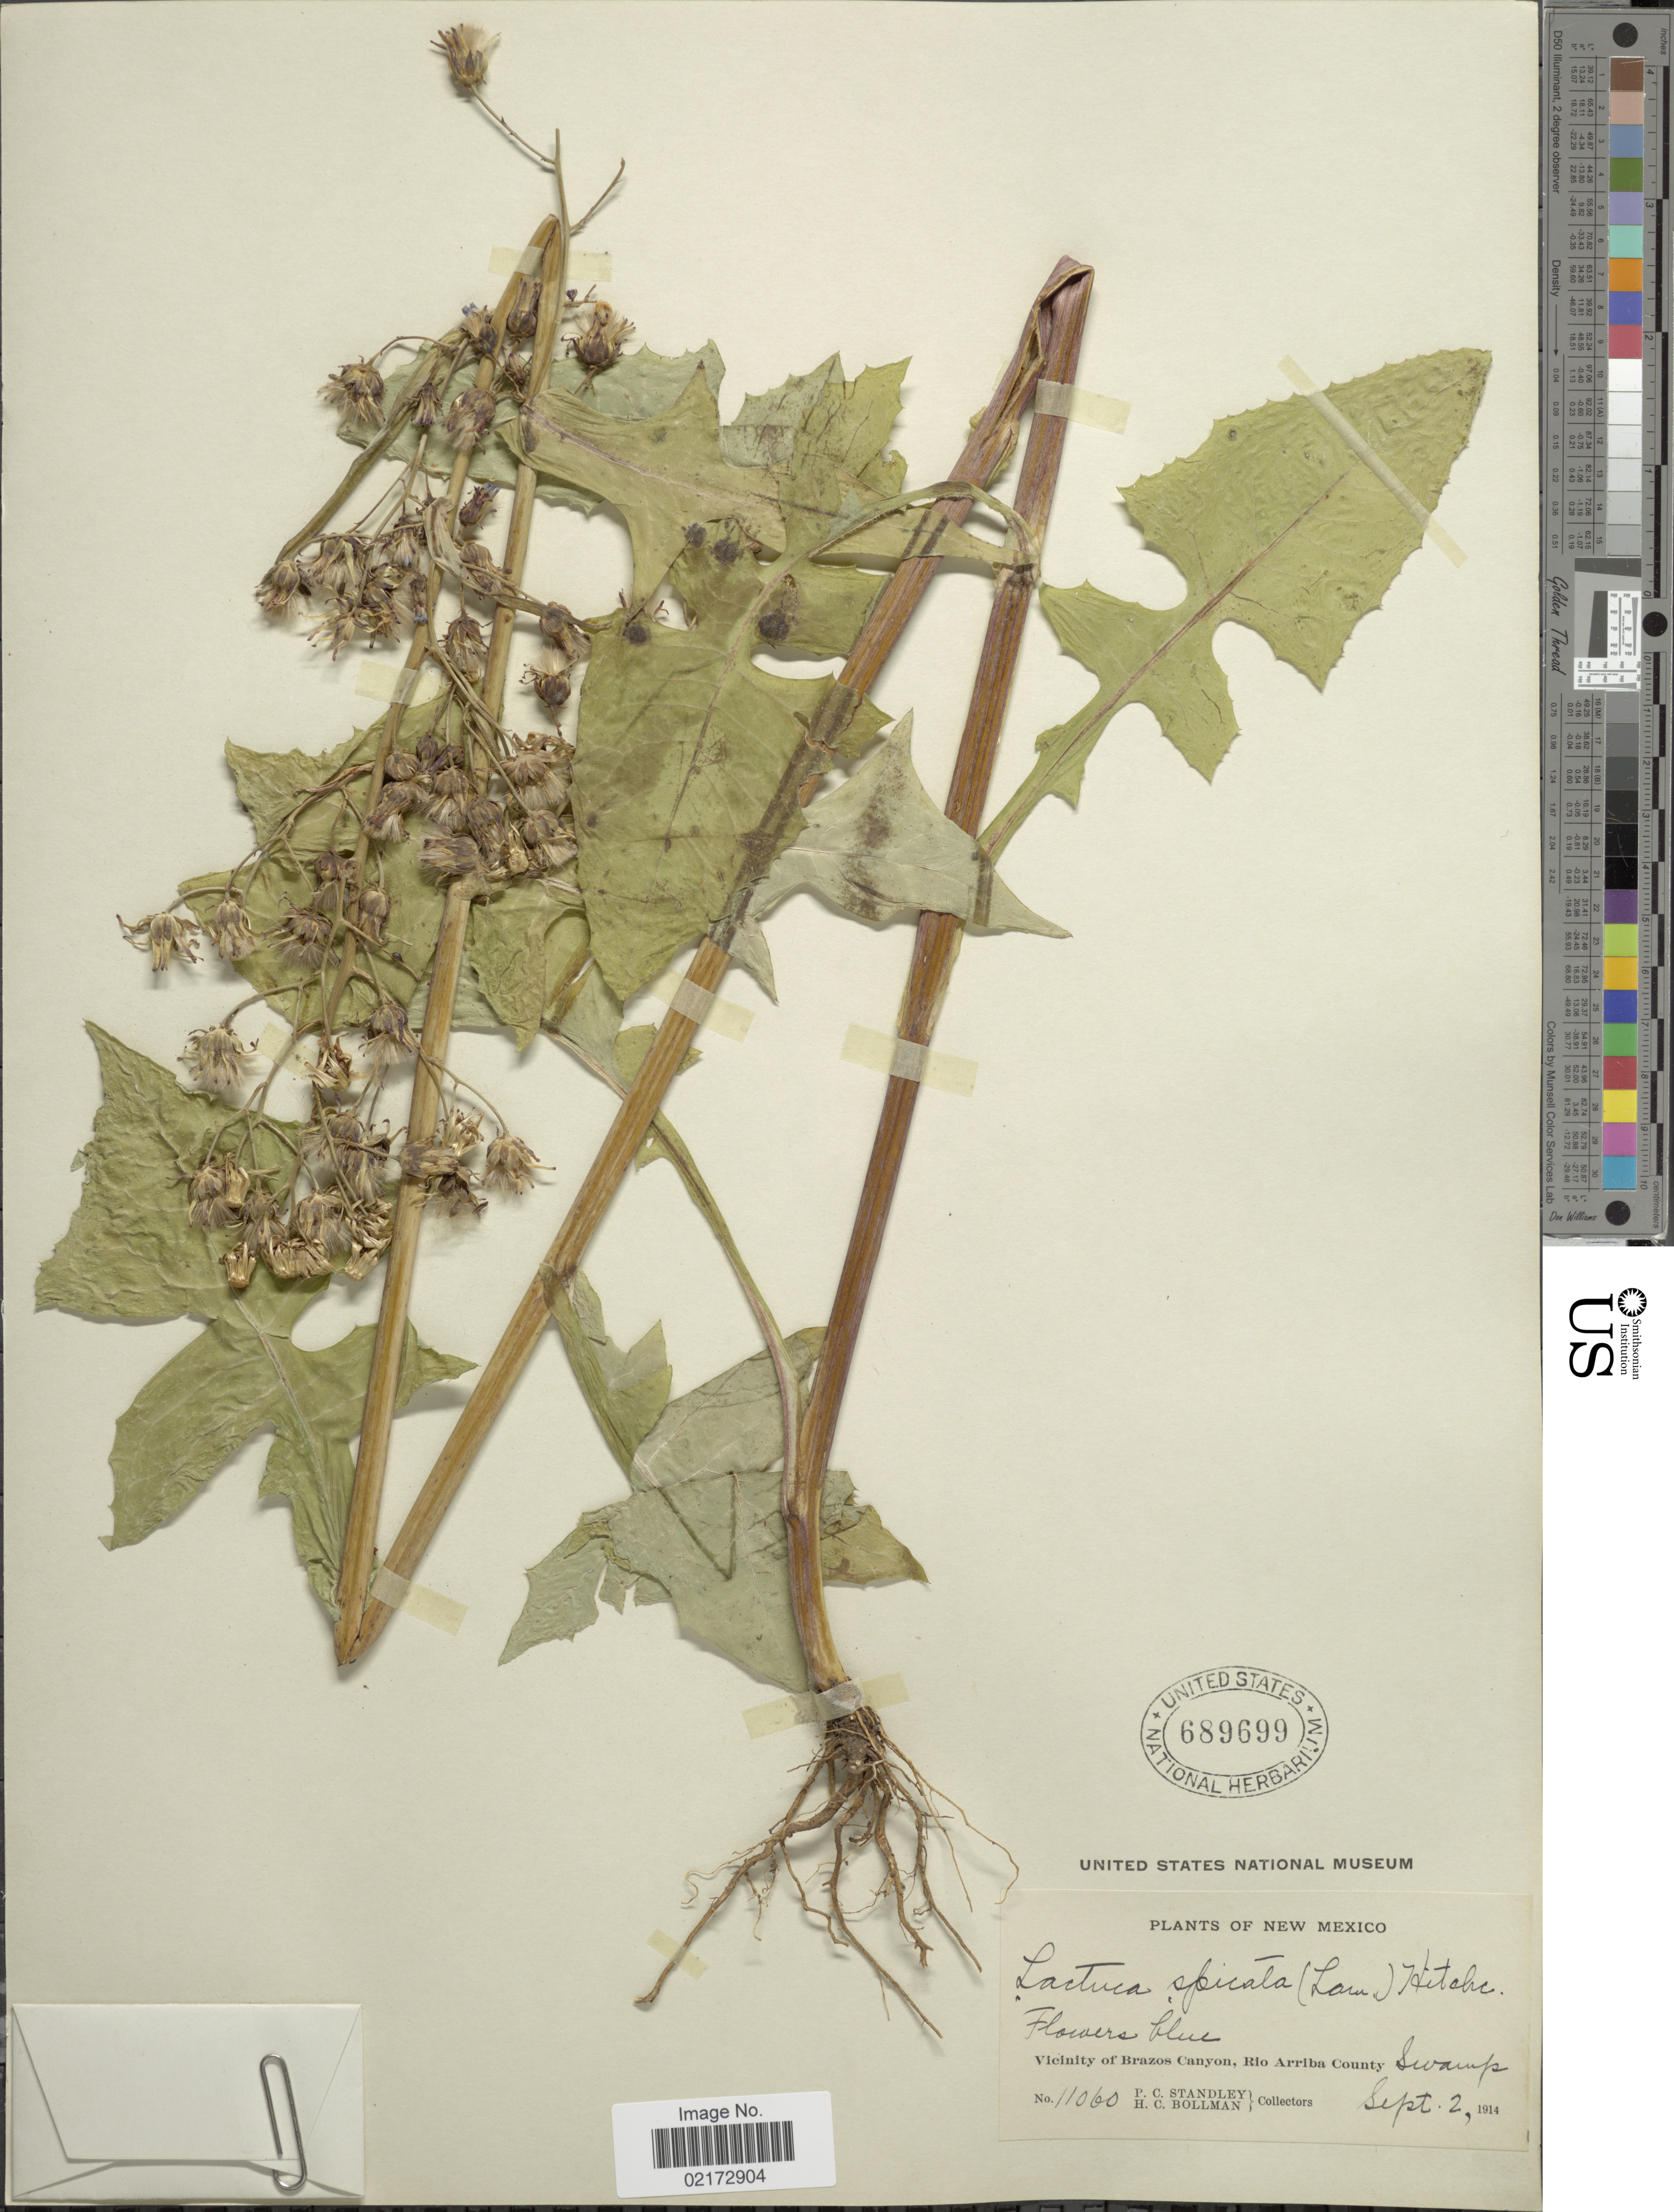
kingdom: Plantae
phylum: Tracheophyta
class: Magnoliopsida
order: Asterales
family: Asteraceae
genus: Lactuca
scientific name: Lactuca biennis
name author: (Moench) Fernald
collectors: P. C. Standley & H. C. Bollman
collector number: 11060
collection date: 1914-09-02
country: United States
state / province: New Mexico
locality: Vicinity of Brazos Canyon, Rio Arriba County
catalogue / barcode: US 689699